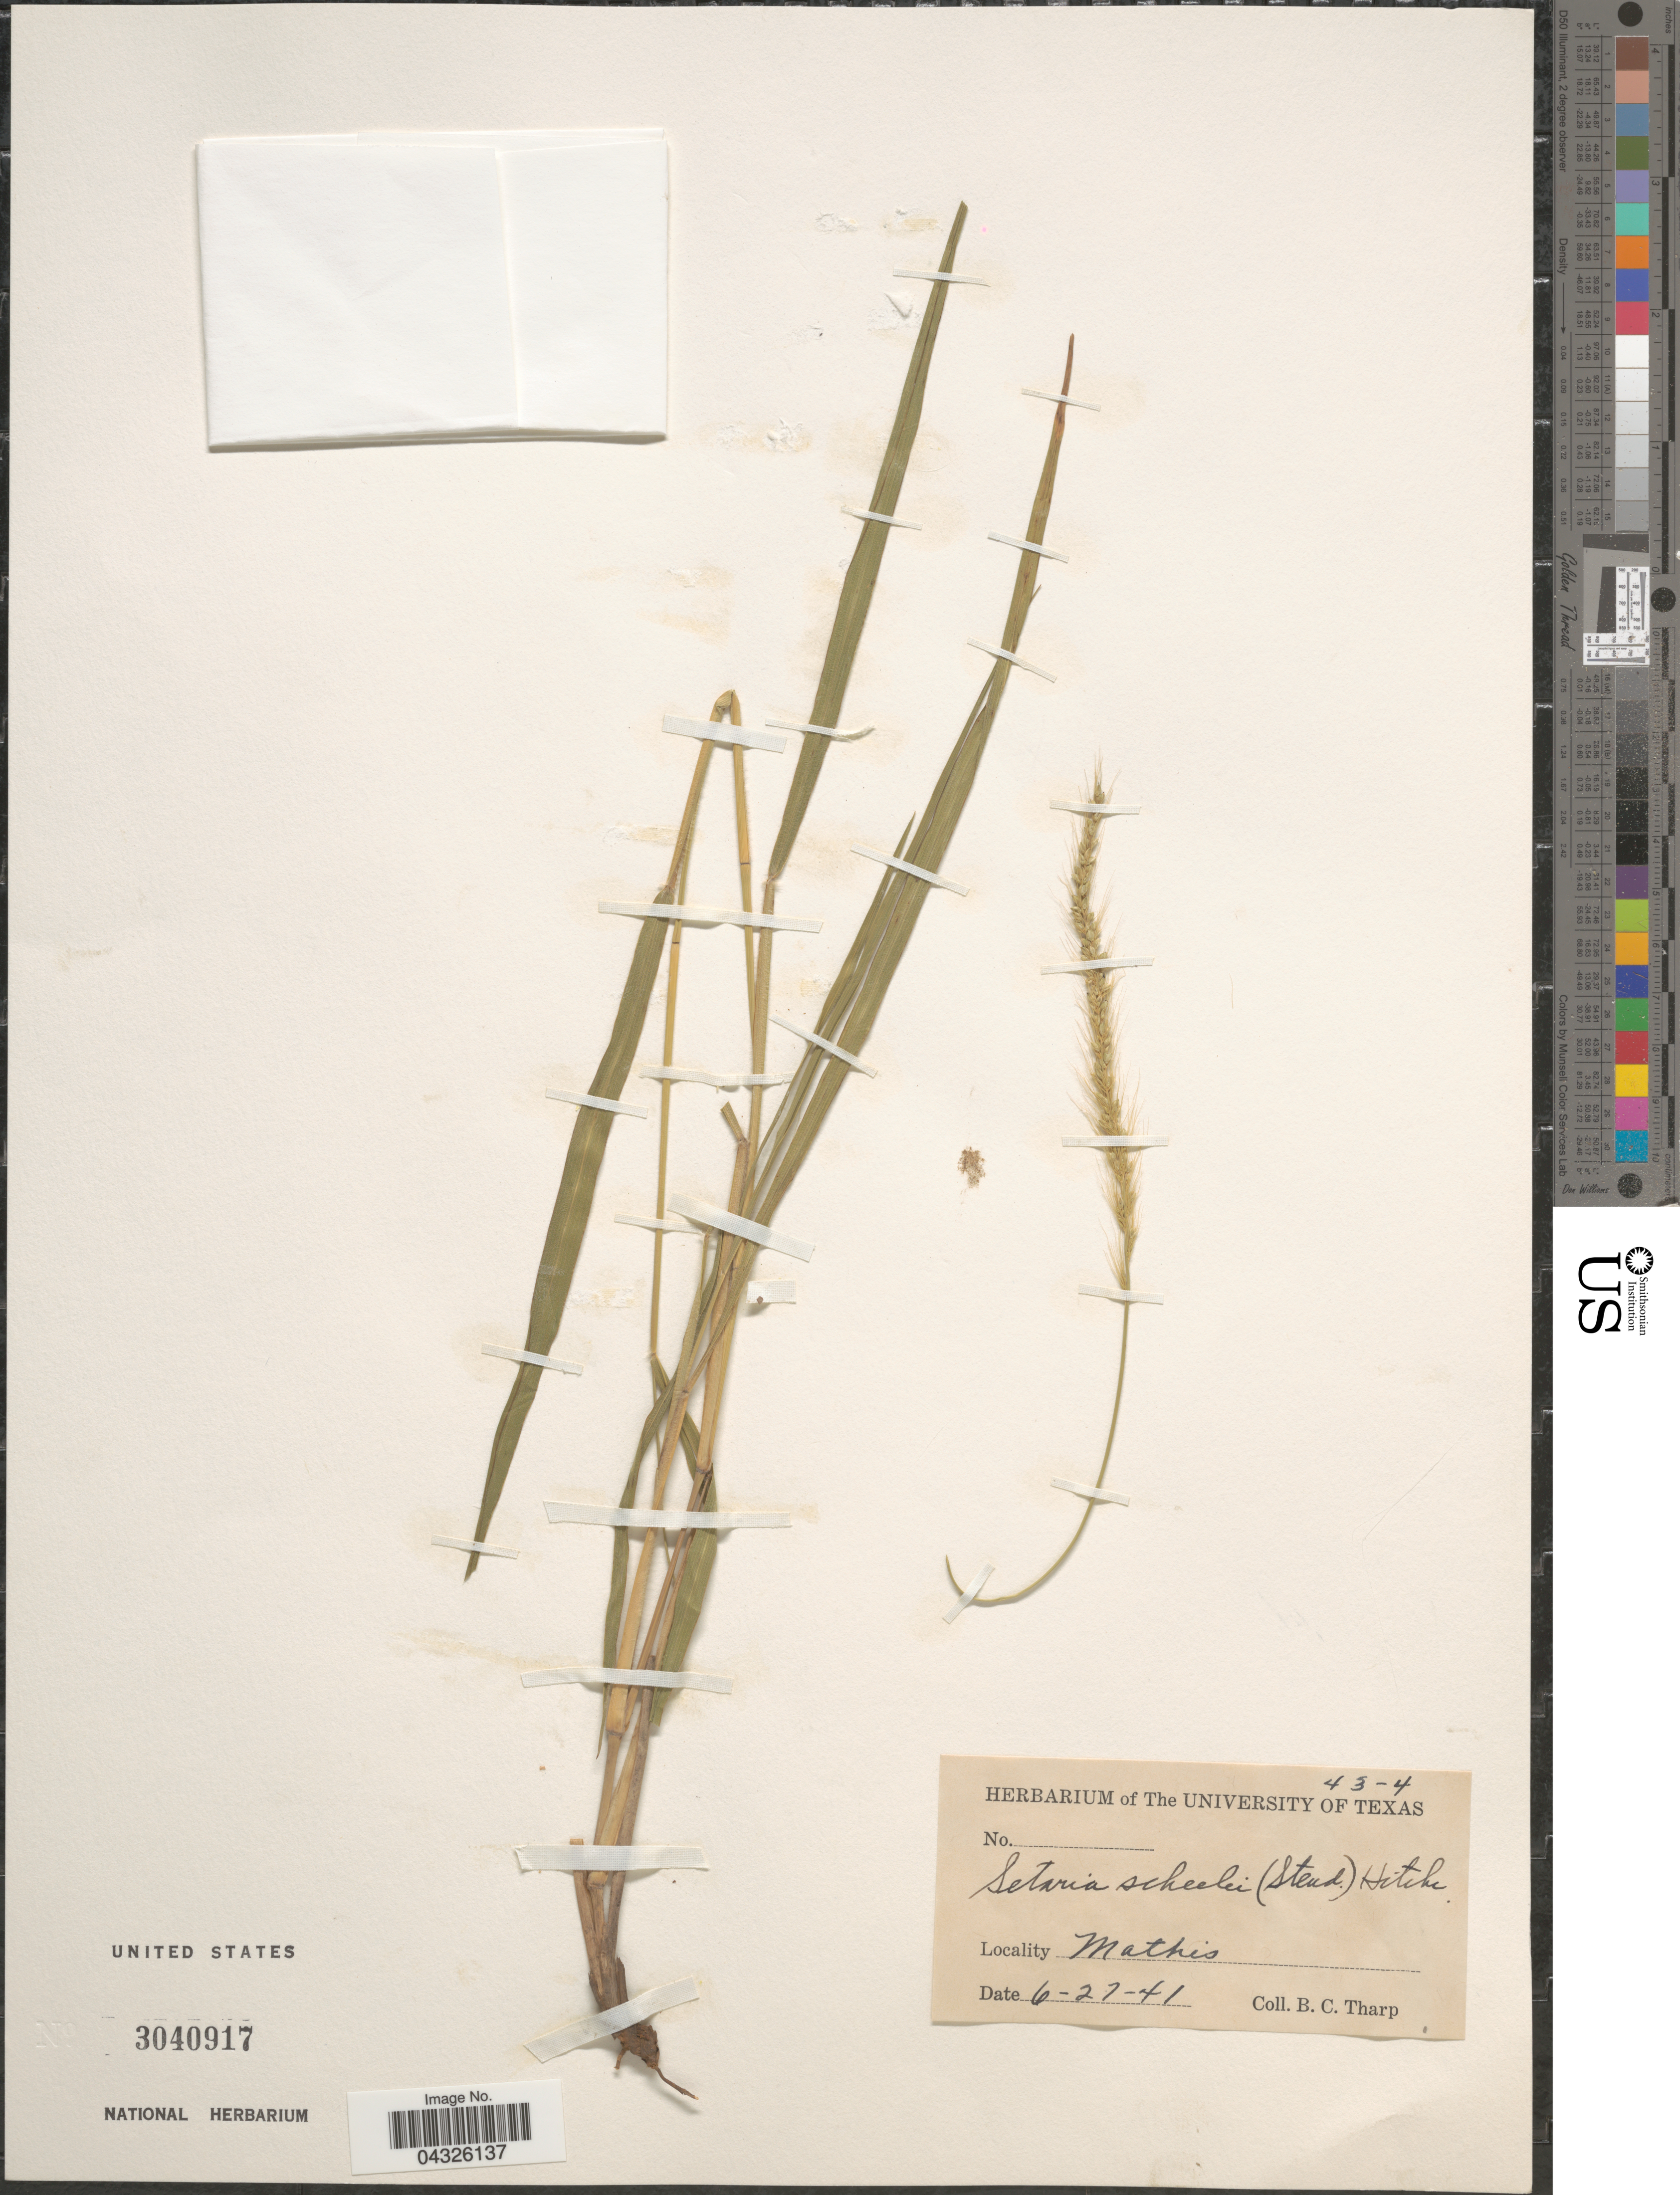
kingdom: Plantae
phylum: Tracheophyta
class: Liliopsida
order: Poales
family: Poaceae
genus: Setaria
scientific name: Setaria scheelei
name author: (Steud.) Hitchc.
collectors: B. C. Tharp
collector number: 43-4?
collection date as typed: Transcribed d/m/y: 27/6/41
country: United States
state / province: Texas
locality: Mathis.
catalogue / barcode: US 3040917